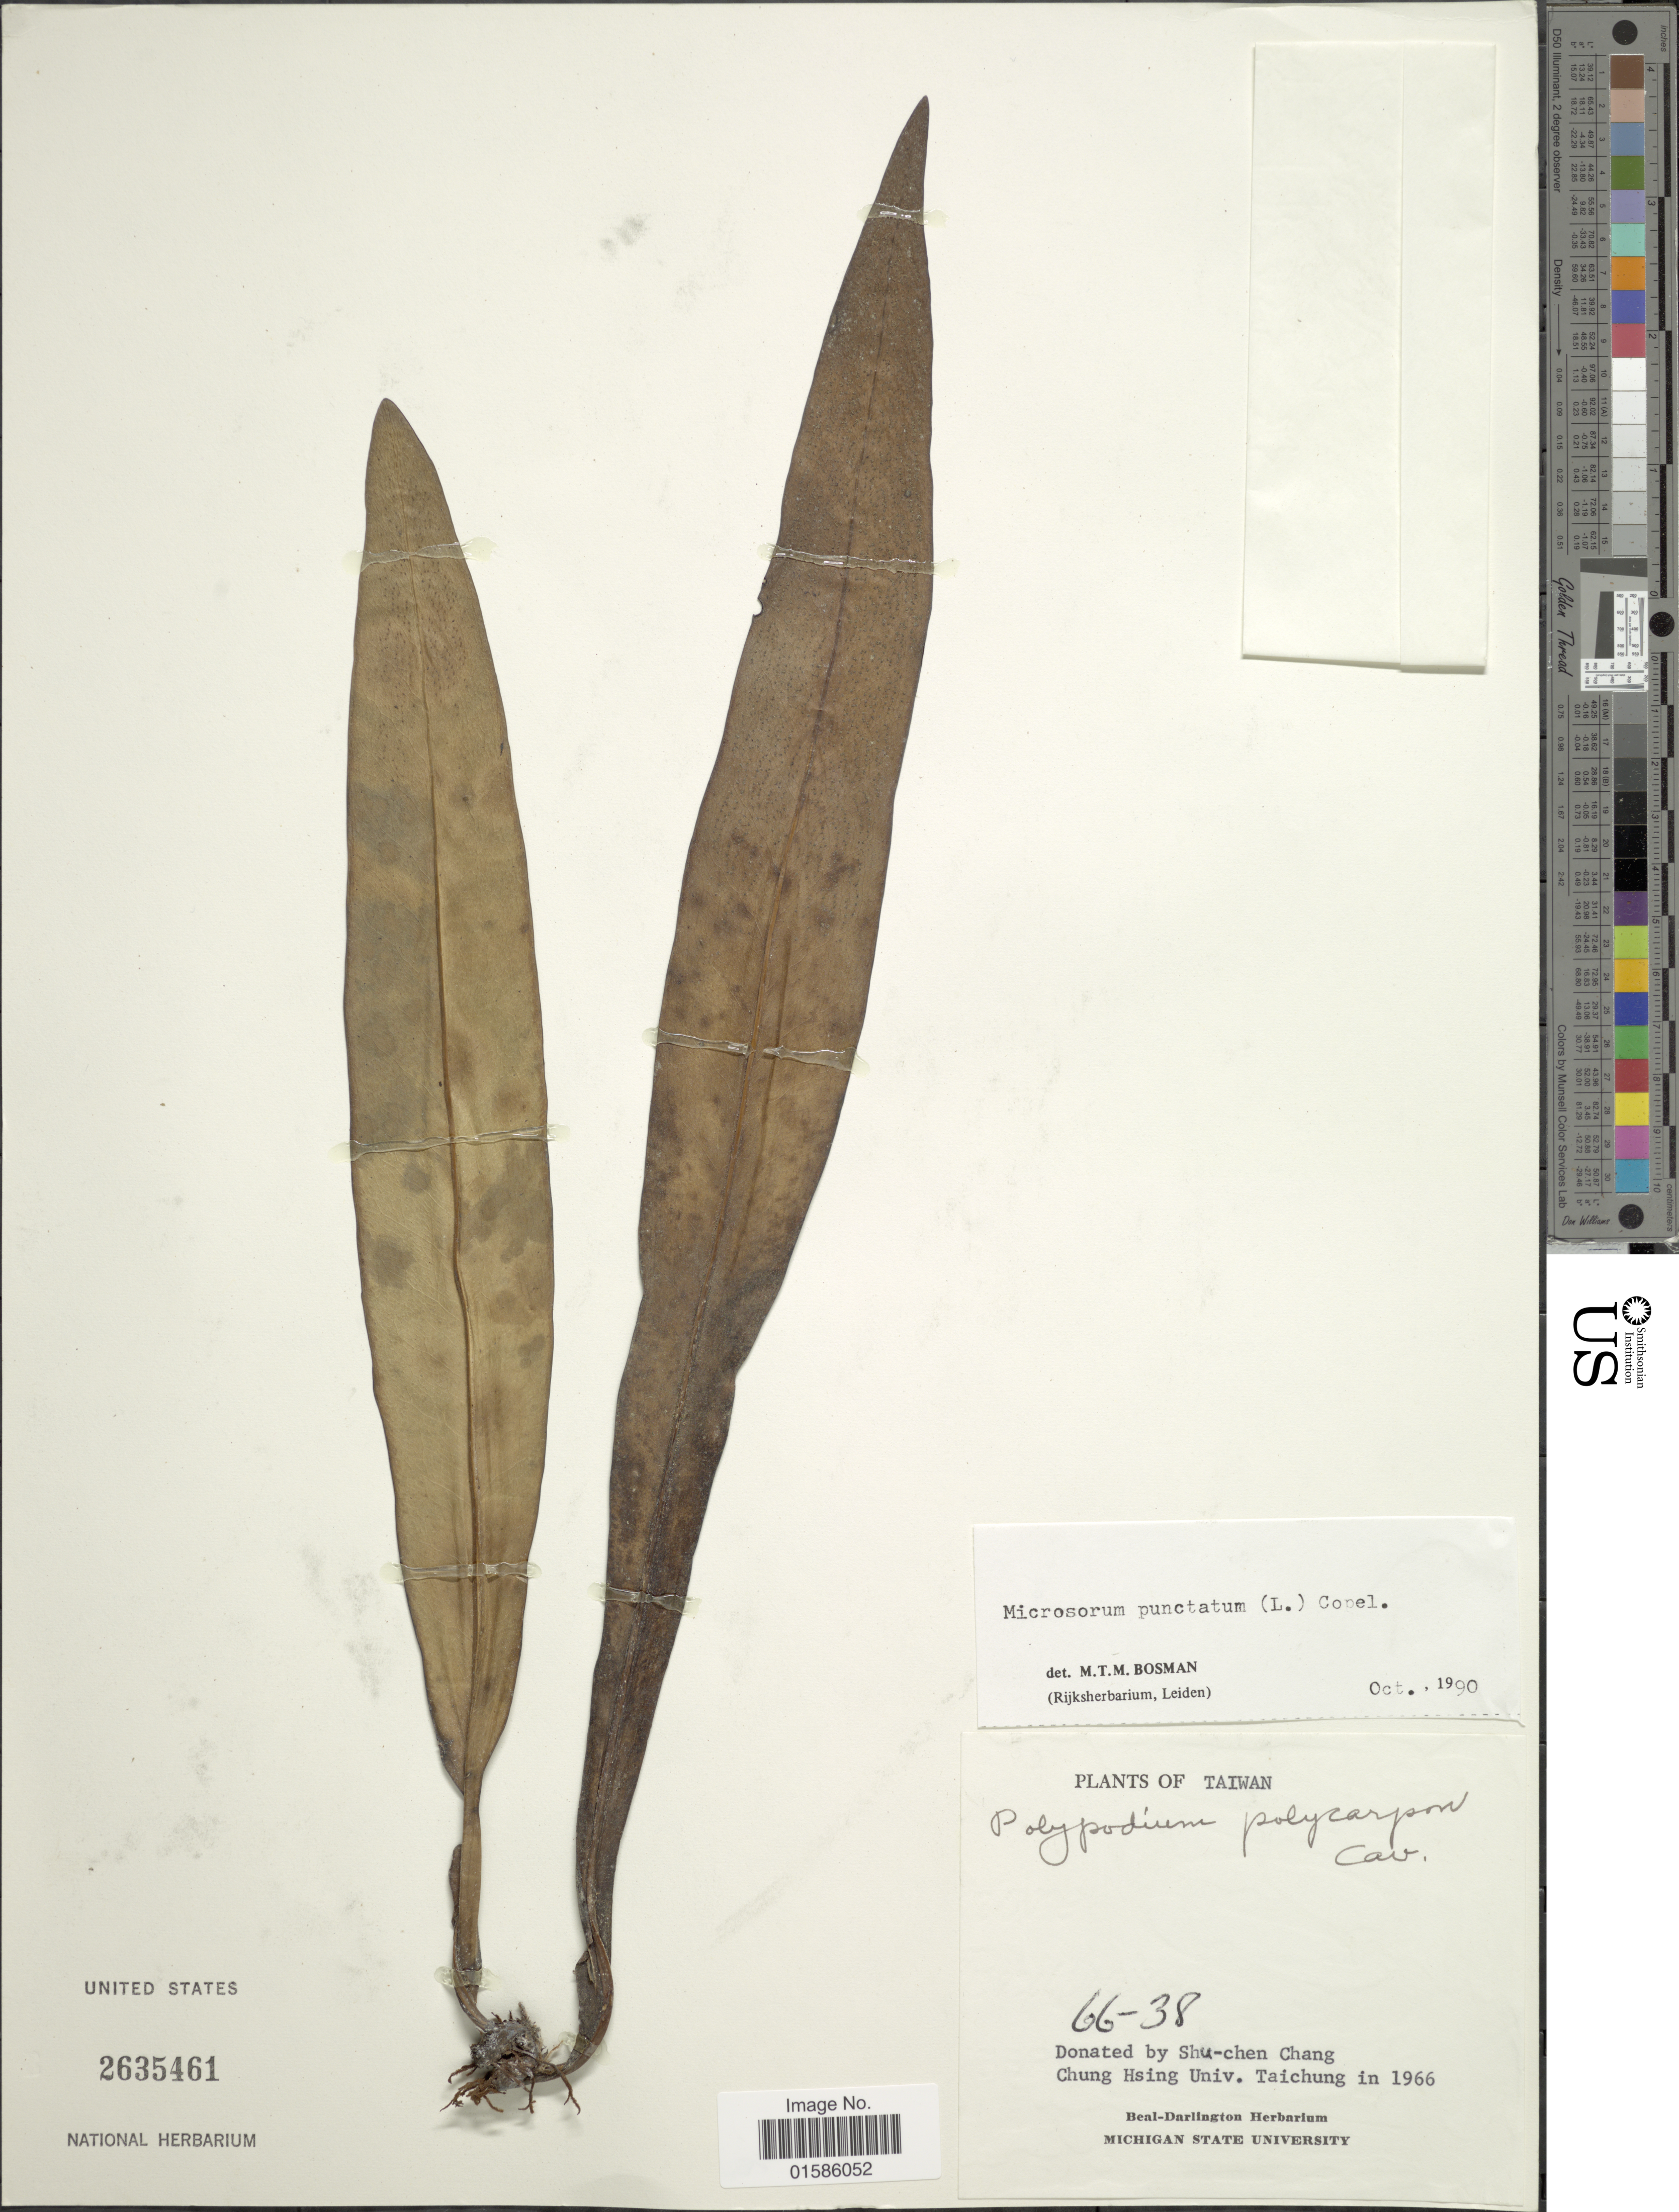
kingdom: Plantae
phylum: Tracheophyta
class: Polypodiopsida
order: Polypodiales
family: Polypodiaceae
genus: Microsorum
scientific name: Microsorum punctatum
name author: (L.) Copel.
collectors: S. Chang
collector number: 66-38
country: Taiwan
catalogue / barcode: US 2635461